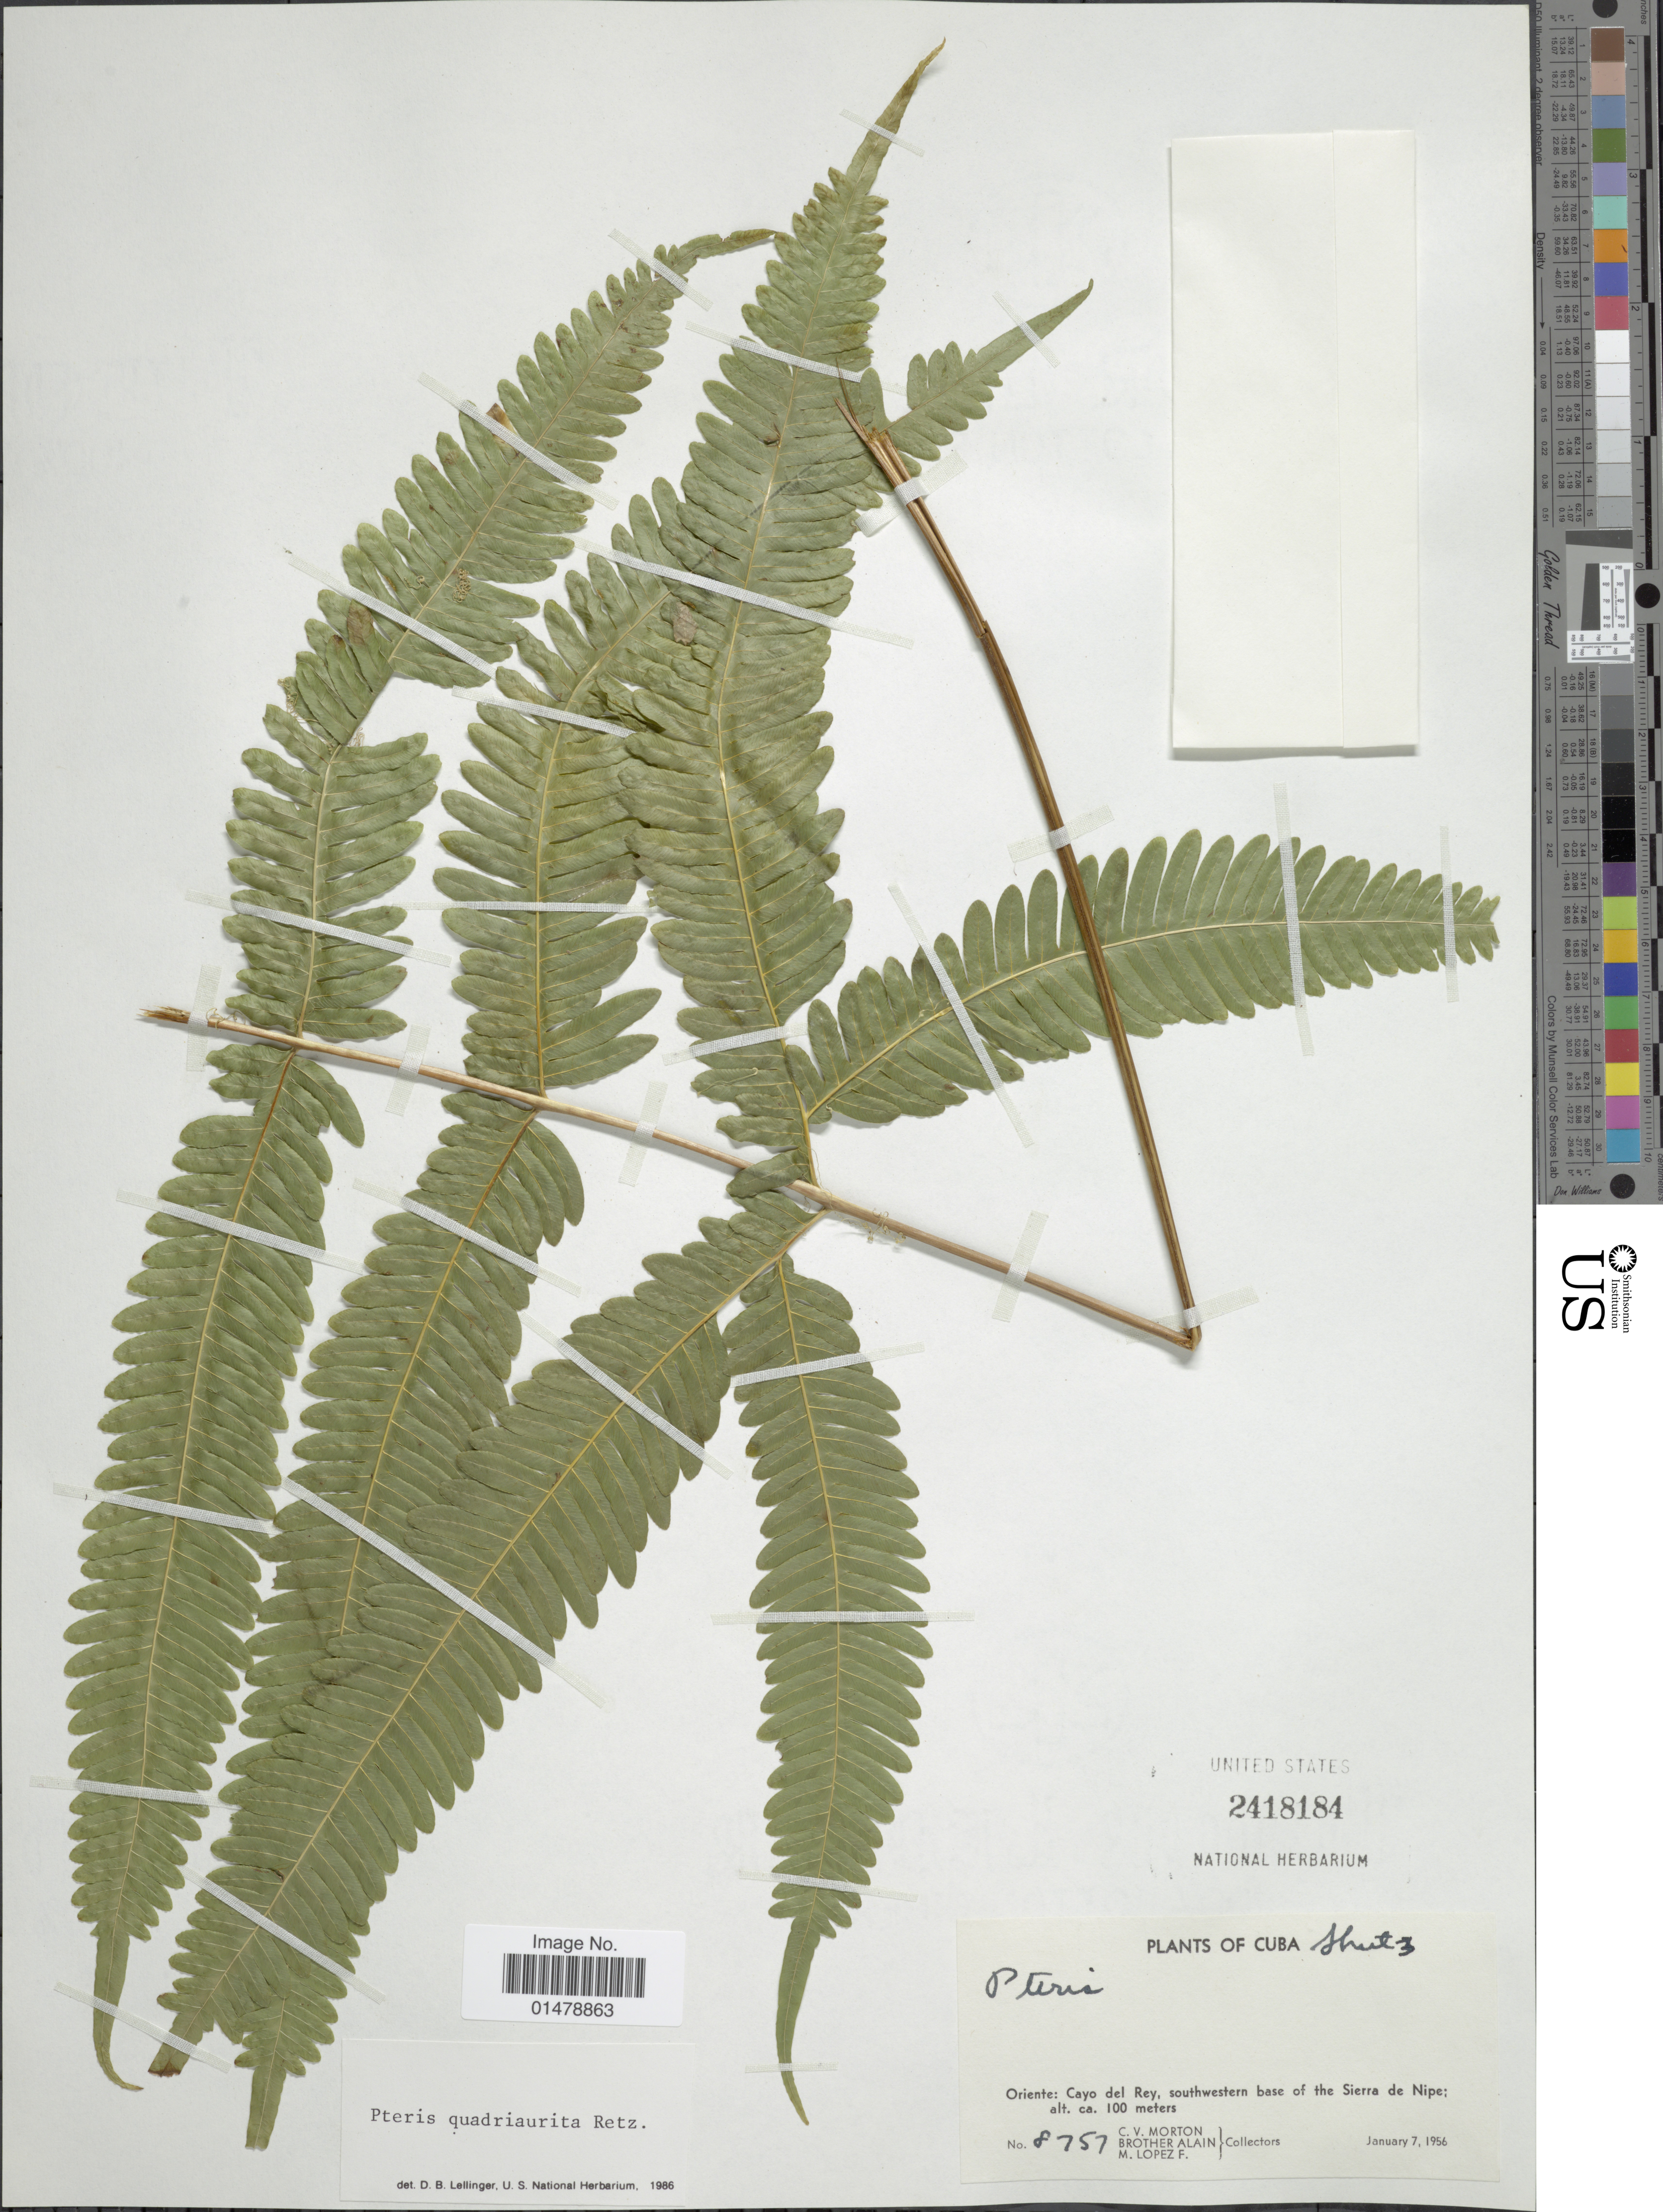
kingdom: Plantae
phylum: Tracheophyta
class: Polypodiopsida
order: Polypodiales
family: Pteridaceae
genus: Pteris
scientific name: Pteris quadriaurita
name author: Retz.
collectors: C. V. Morton, Bro. Alain - DO NOT USE & M. López Figueiras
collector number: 8757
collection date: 1956-01-07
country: Cuba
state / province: Oriente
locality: Cayo del Rey, southwestern base of the Sierra de Nipe.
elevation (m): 100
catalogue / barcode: US 2418184